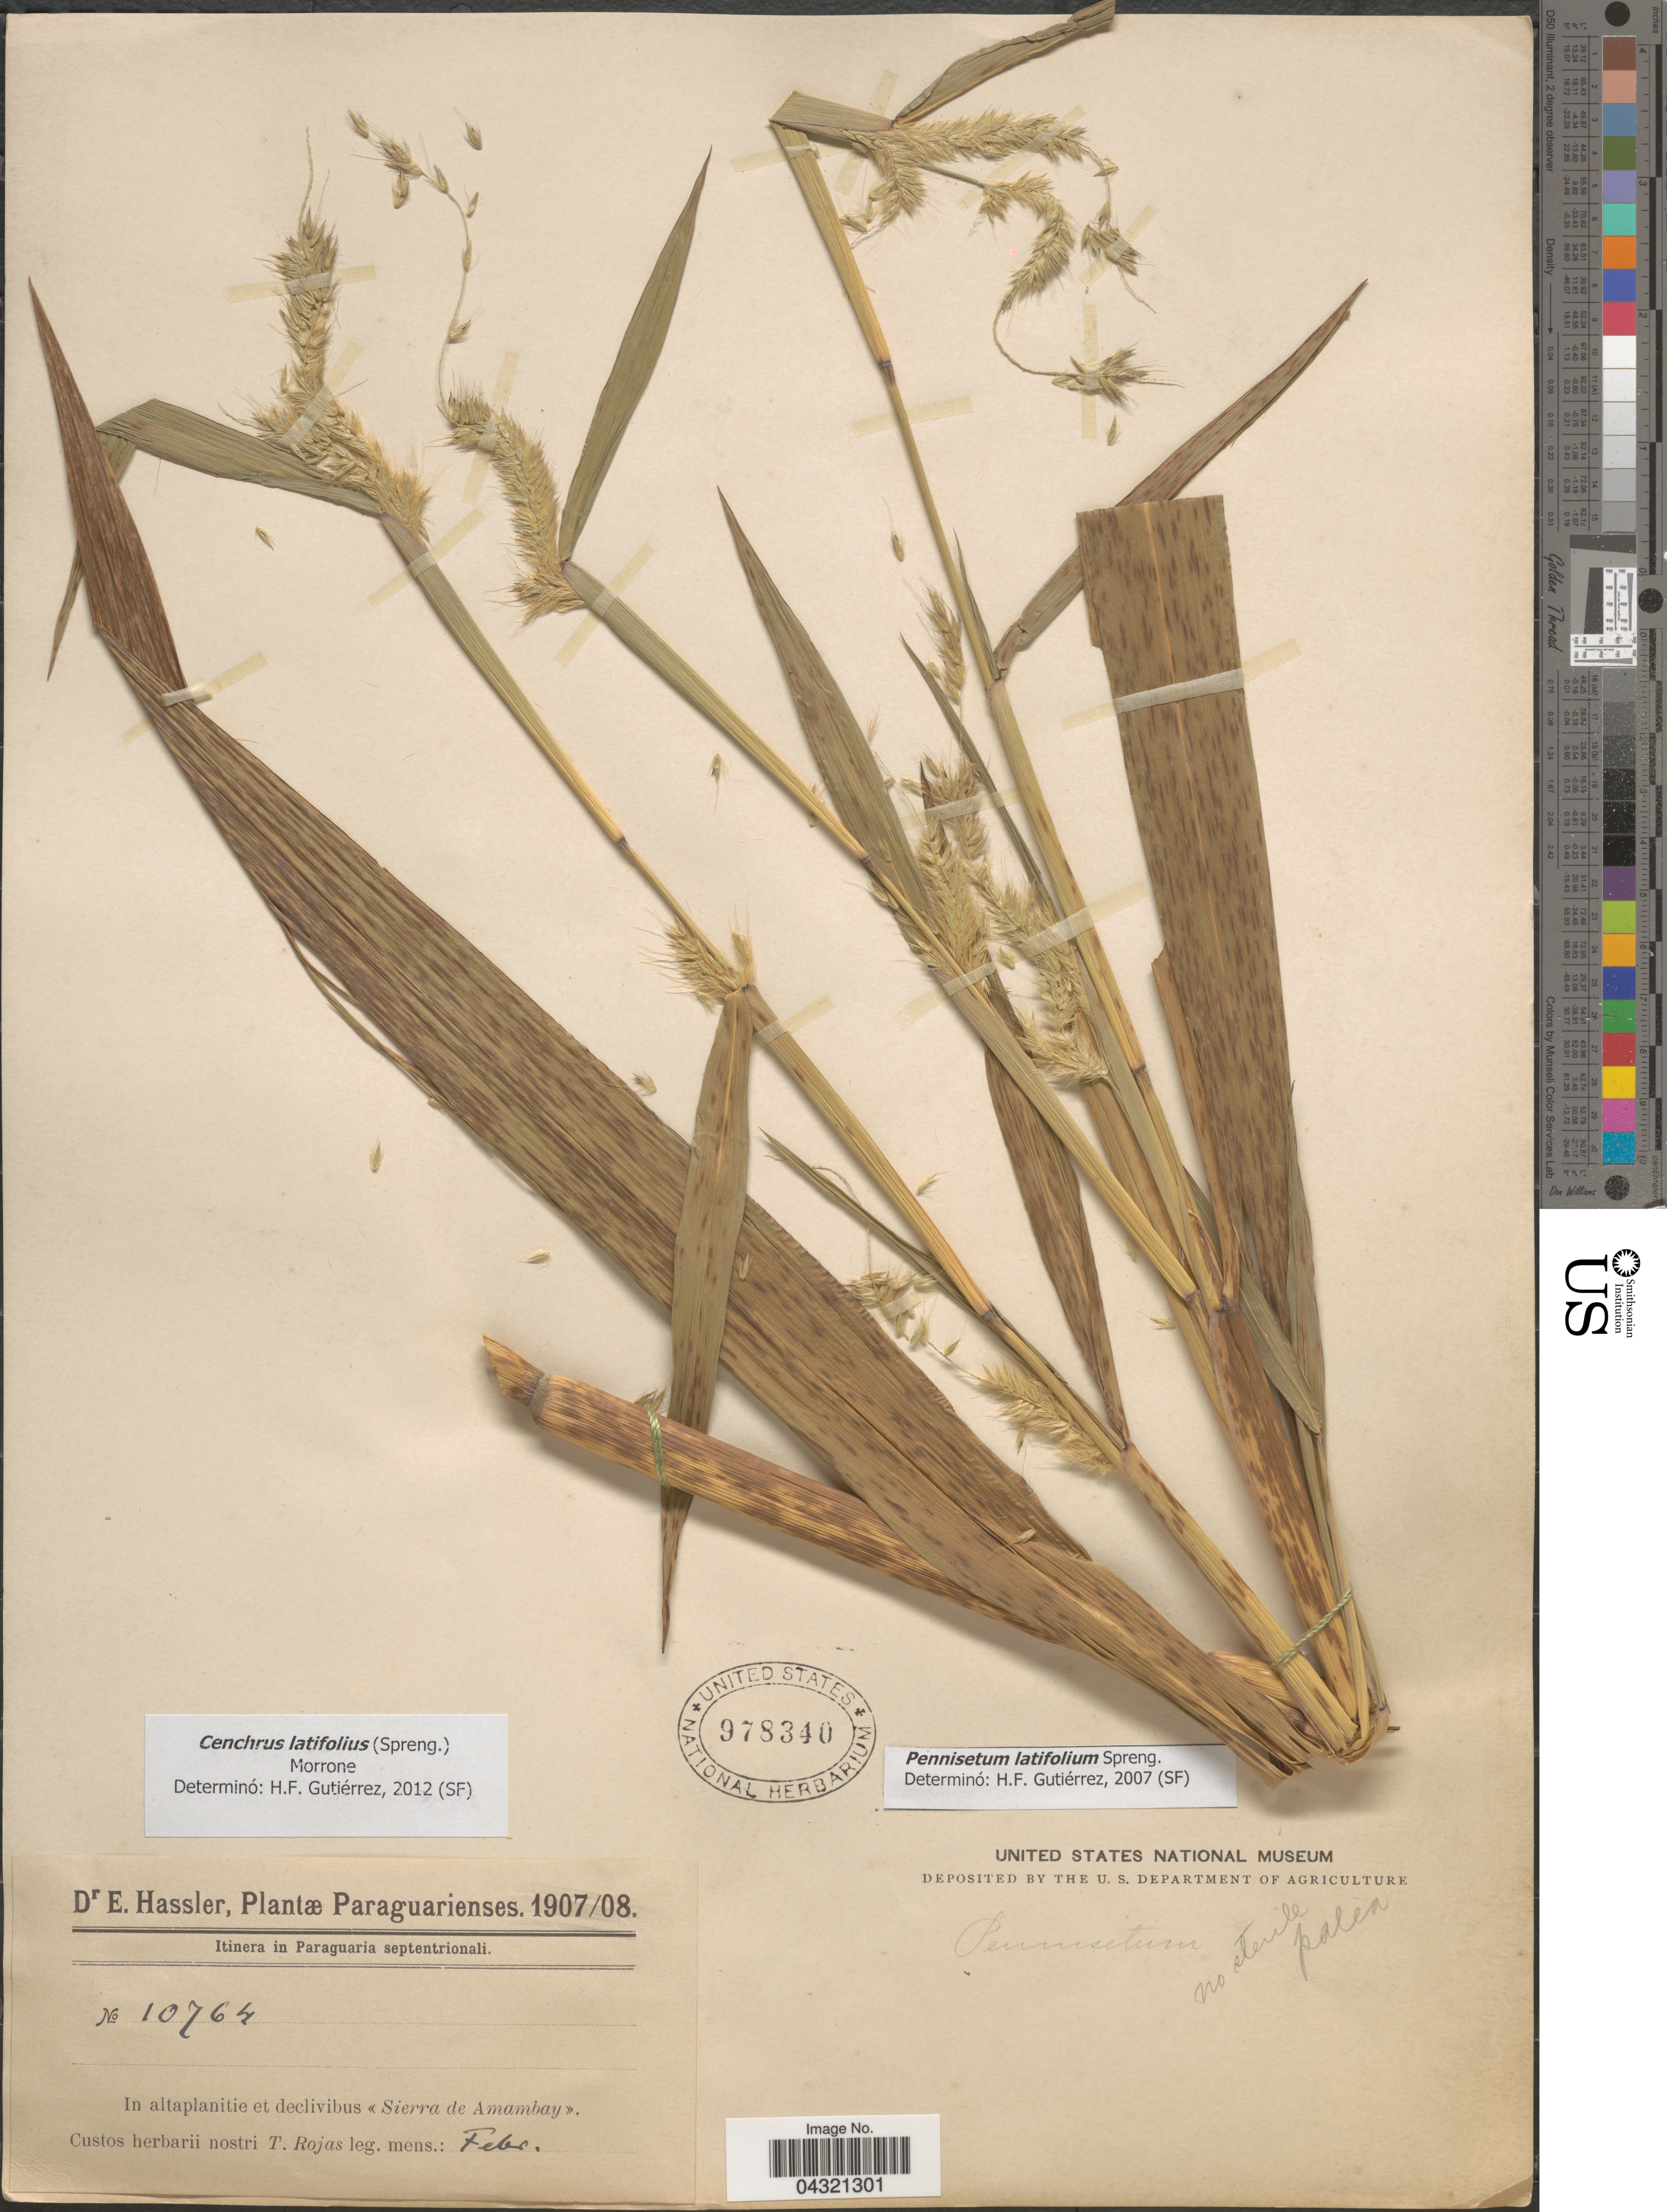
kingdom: Plantae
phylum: Tracheophyta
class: Liliopsida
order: Poales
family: Poaceae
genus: Cenchrus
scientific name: Cenchrus latifolius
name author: (Spreng.) Morrone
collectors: T. Rojas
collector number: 10764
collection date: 1907-02/1908-02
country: Paraguay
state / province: Amambay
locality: Paraguarienses. Itinera in Paraguaria septentrionali. In altaplanitie et declivibus «Sierra de Amambay».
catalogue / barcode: US 978340